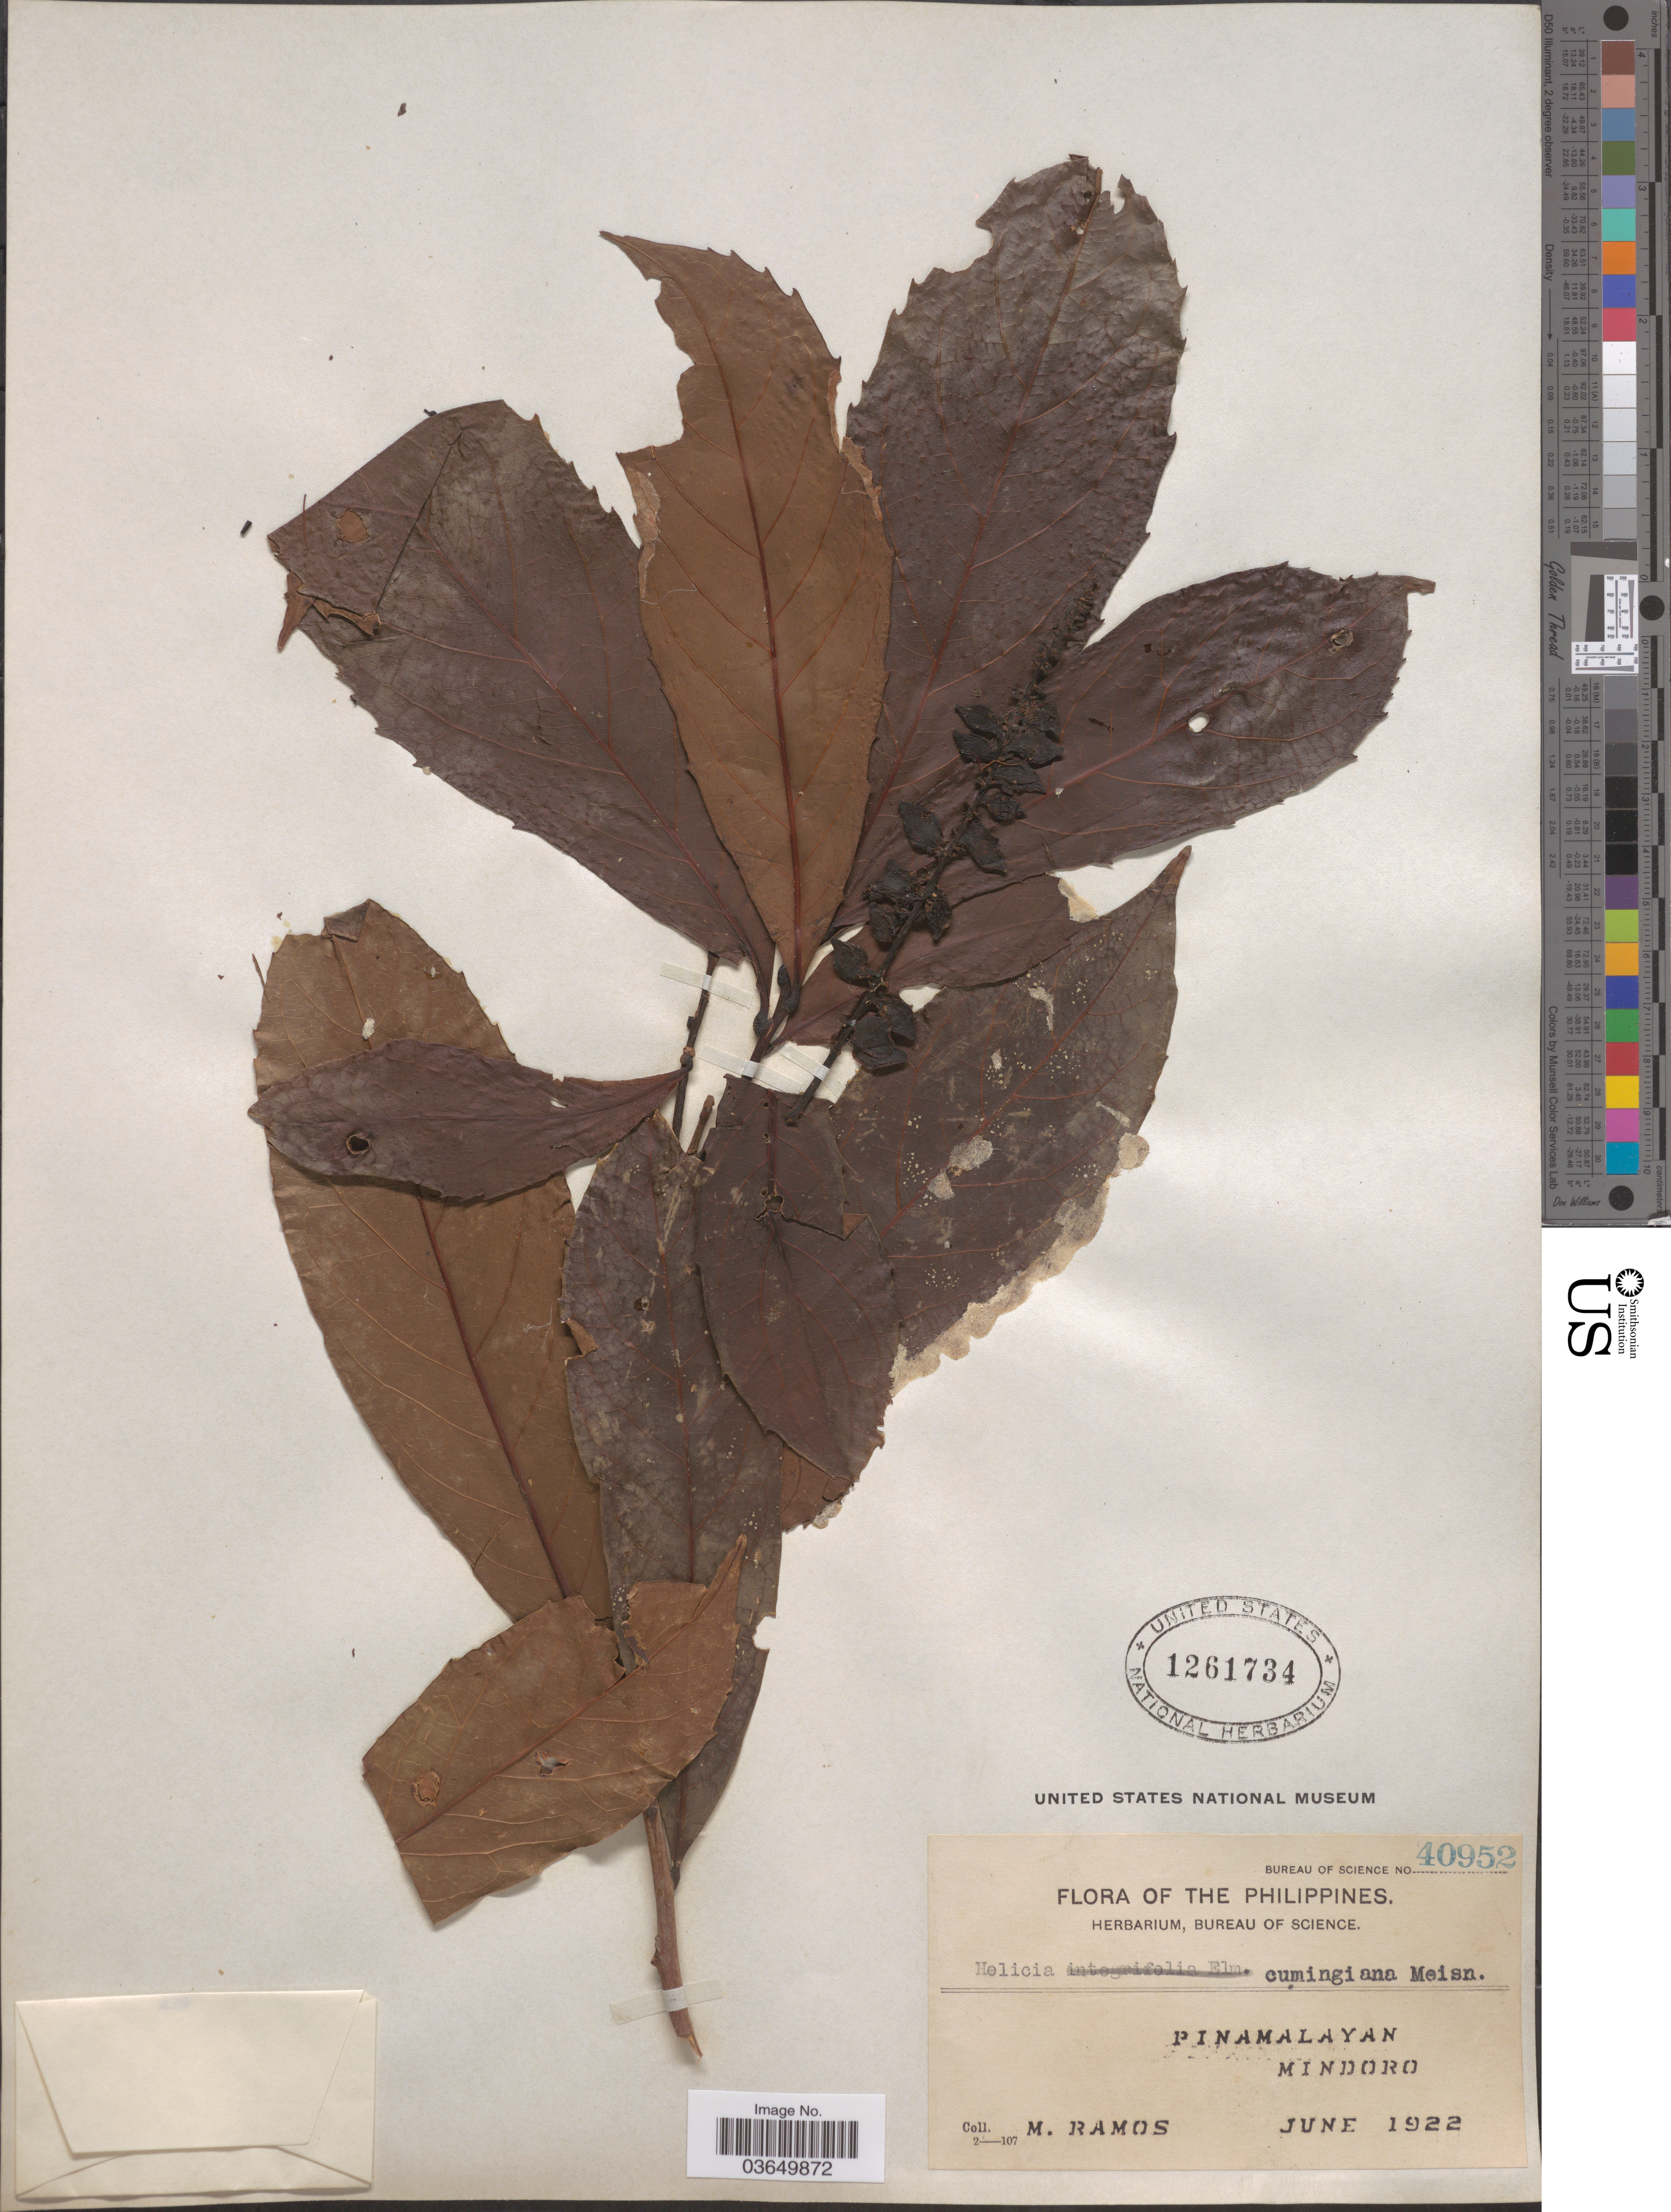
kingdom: Plantae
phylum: Tracheophyta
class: Magnoliopsida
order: Proteales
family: Proteaceae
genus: Helicia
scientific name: Helicia cumingiana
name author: C. Presl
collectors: M. Ramos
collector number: Bureau of Science 40952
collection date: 1922-06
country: Philippines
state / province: Mimaropa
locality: Pinamalayan. Mindoro.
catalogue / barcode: US 1261734